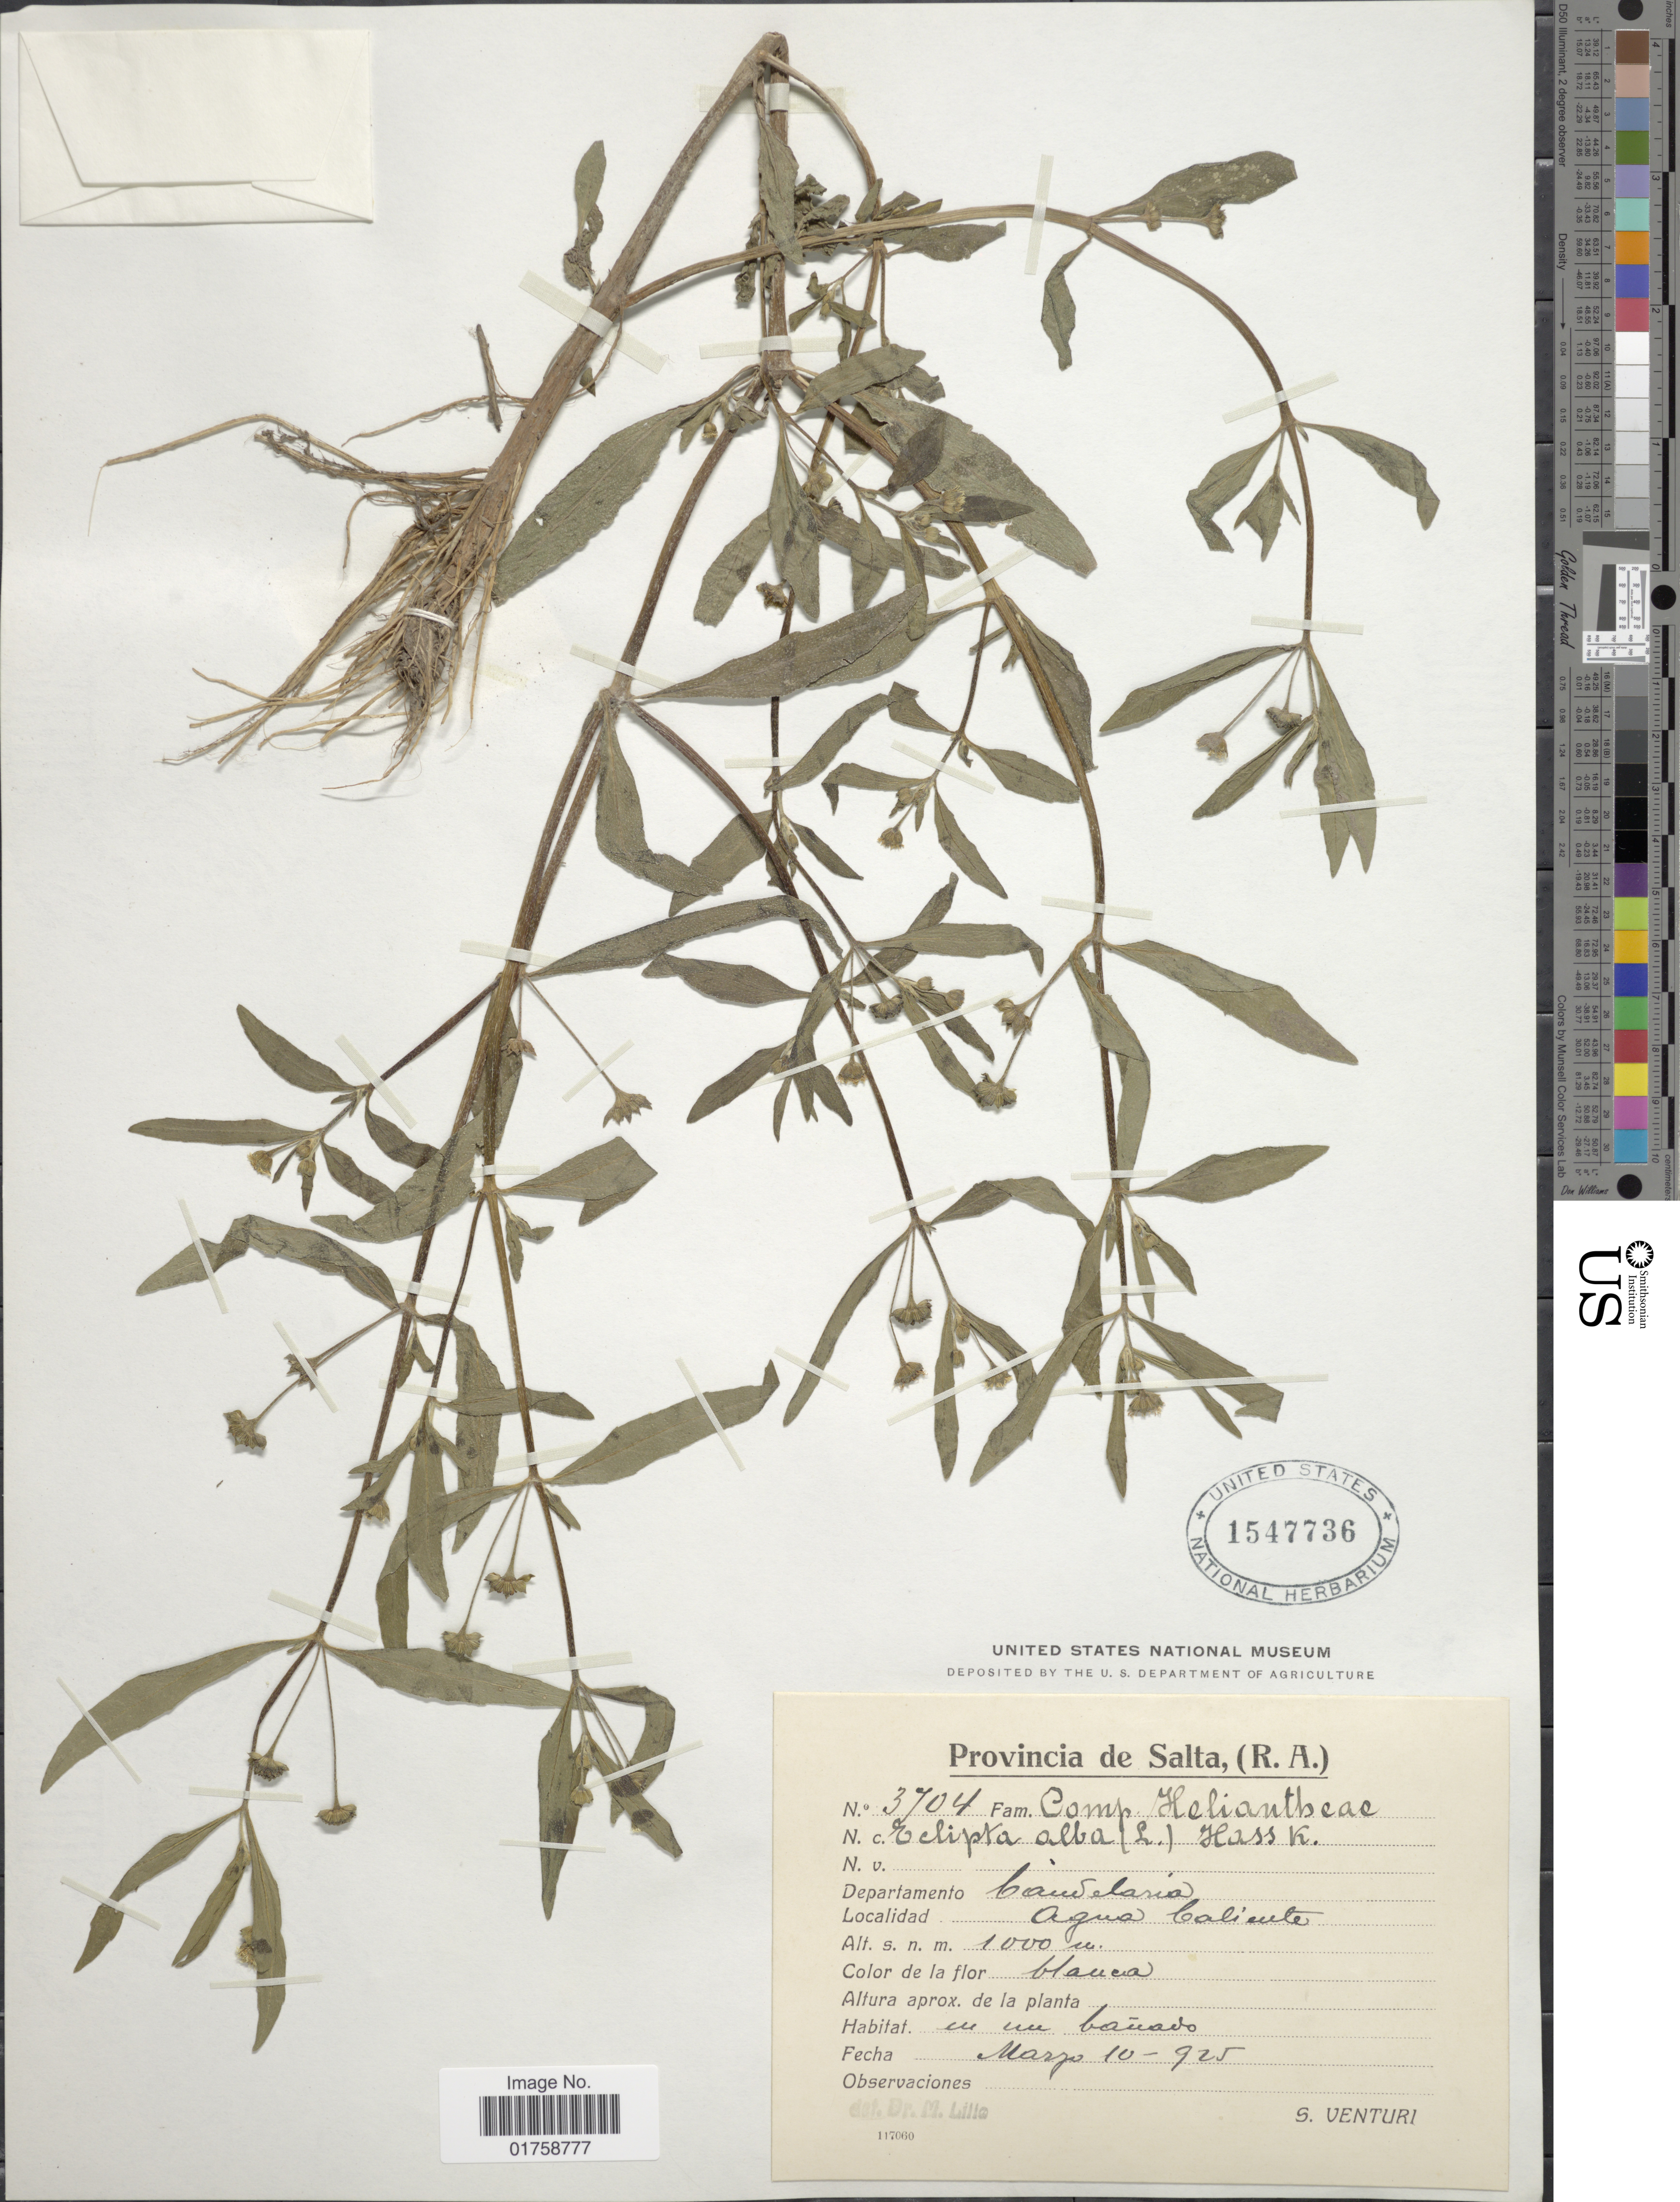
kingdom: Plantae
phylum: Tracheophyta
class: Magnoliopsida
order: Asterales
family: Asteraceae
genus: Eclipta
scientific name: Eclipta alba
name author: (L.) Hassk.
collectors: S. Venturi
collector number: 3704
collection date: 1925-03-10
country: Argentina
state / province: Salta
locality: Provincia de Salta (R. A. ) Departamento Candelaria. Agua Caliente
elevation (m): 1000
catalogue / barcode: US 1547736